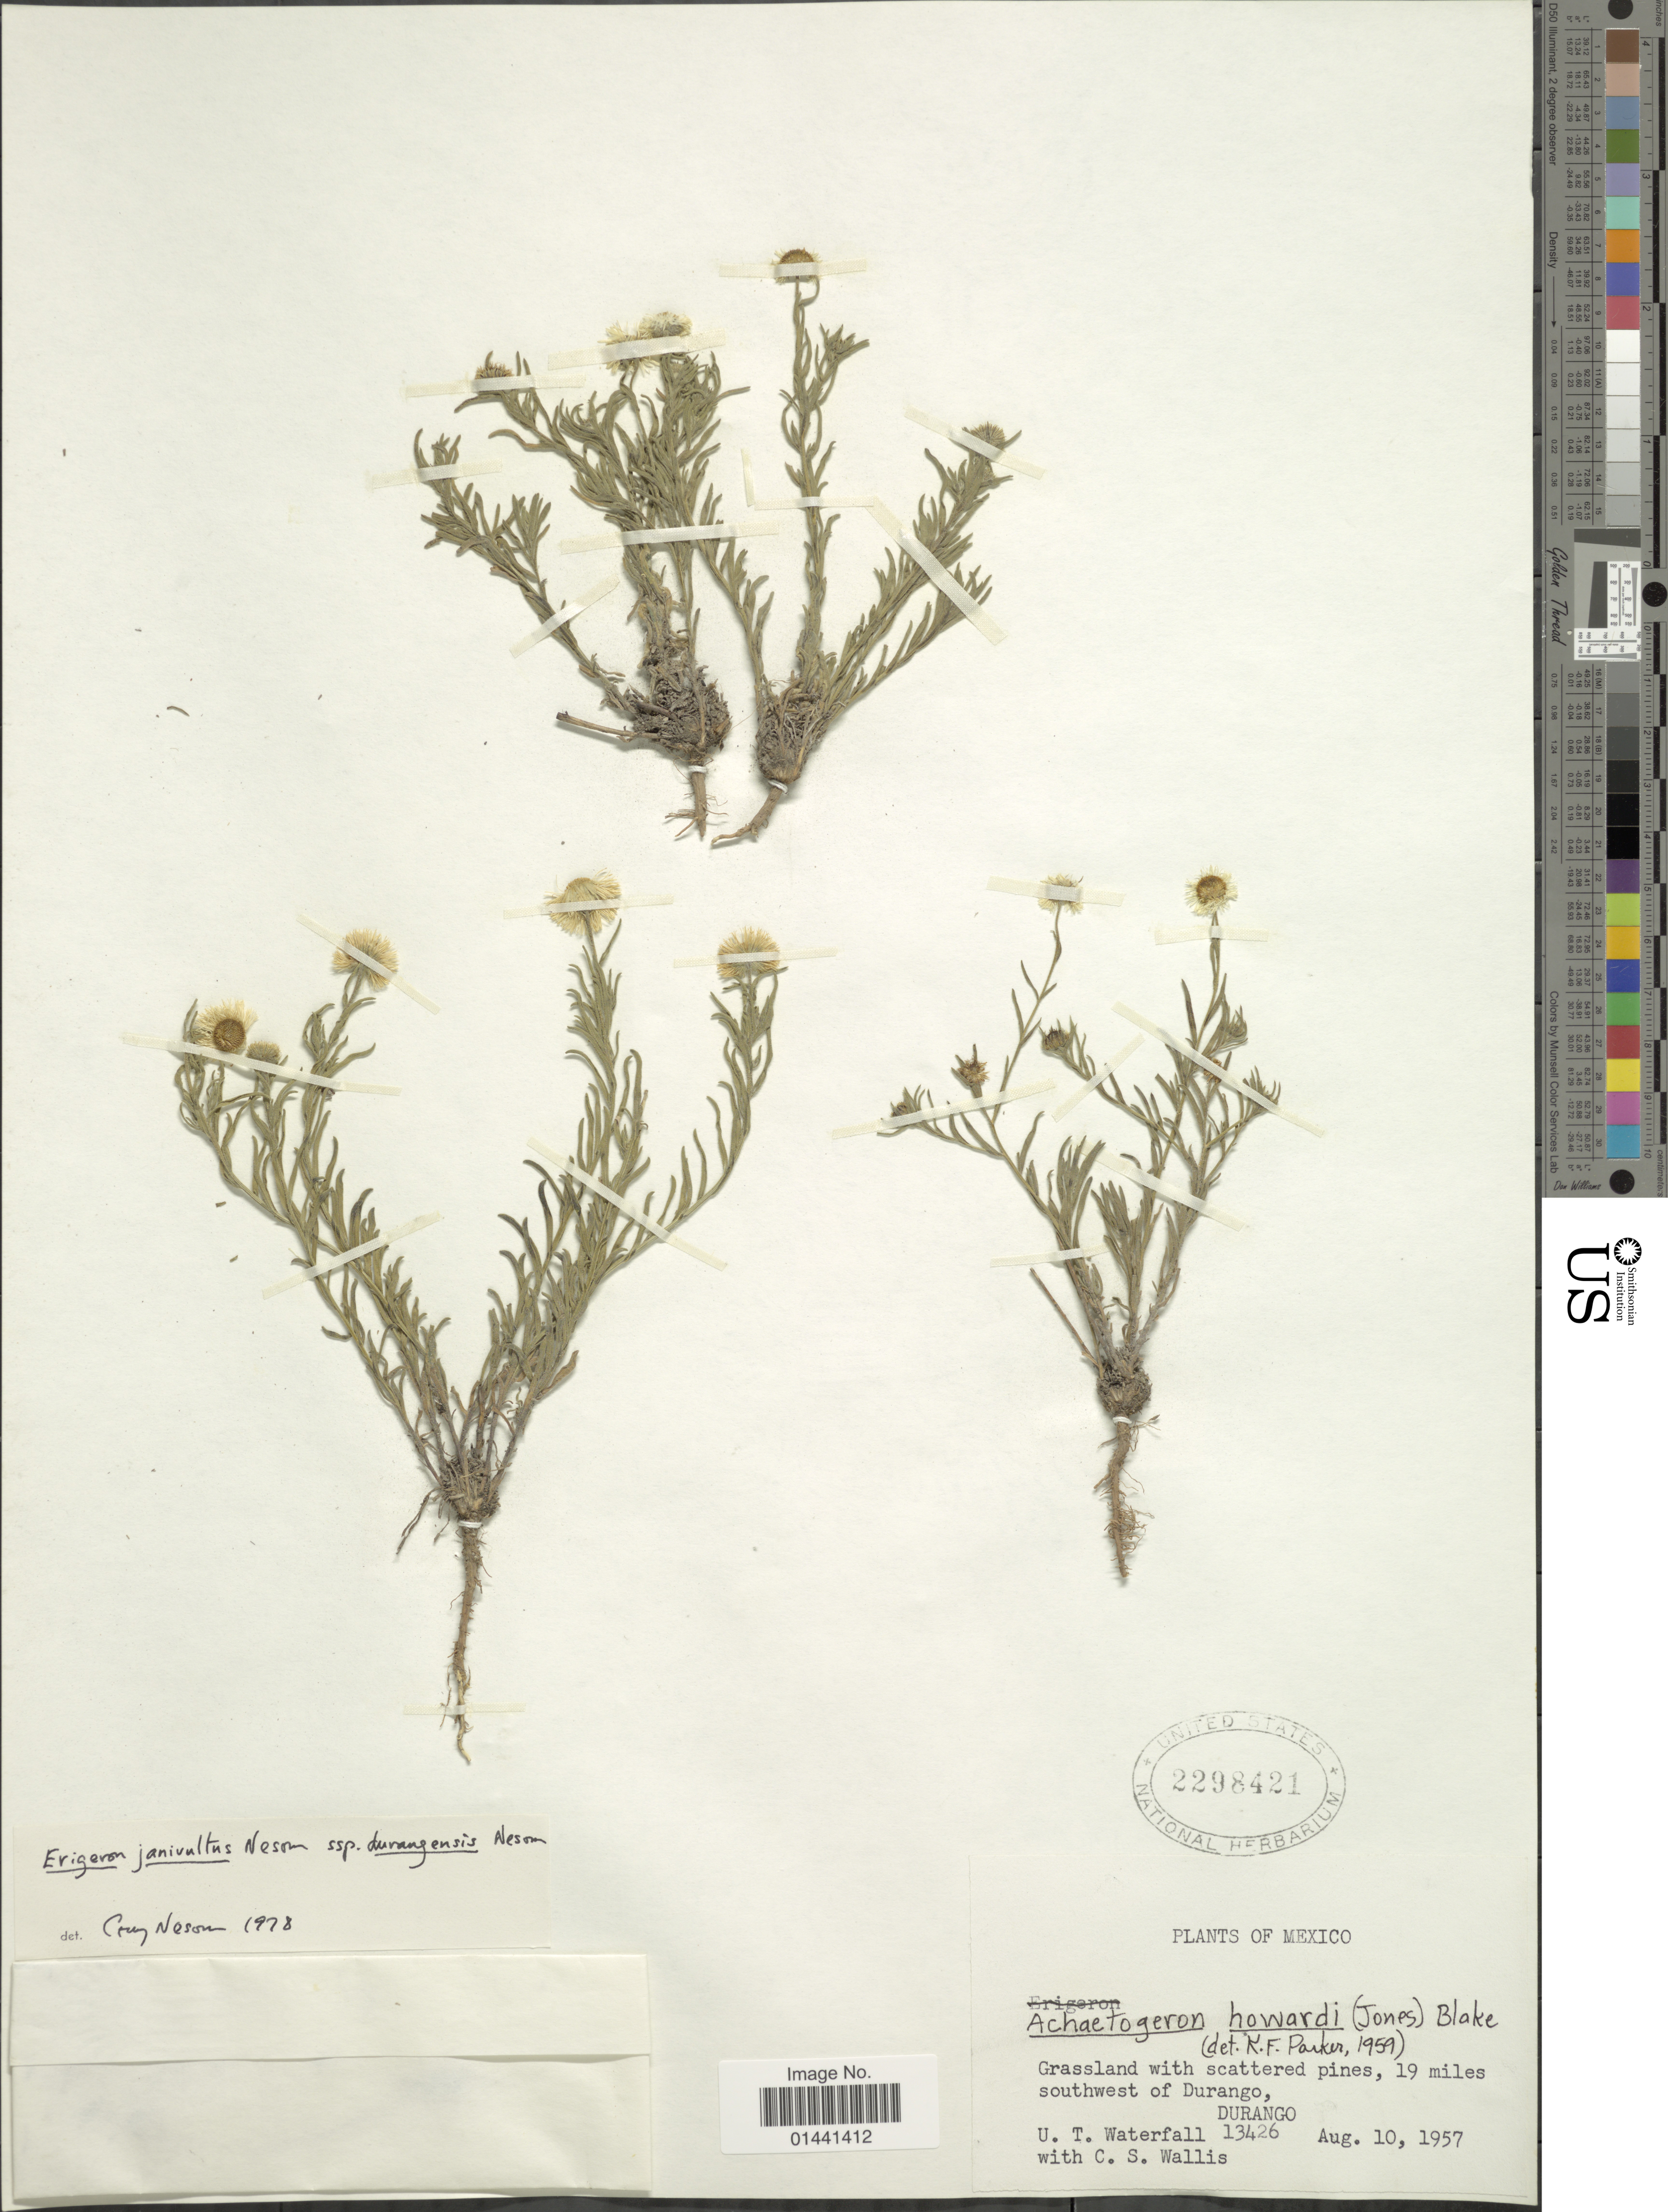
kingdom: Plantae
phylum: Tracheophyta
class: Magnoliopsida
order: Asterales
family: Asteraceae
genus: Erigeron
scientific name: Erigeron janivultus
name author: G.L. Nesom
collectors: U. T. Waterfall & C. S. Wallis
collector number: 13426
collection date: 1957-08-10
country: Mexico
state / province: Durango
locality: Grassland with scattered pines, 19 miles southwest of Durango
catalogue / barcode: US 2298421